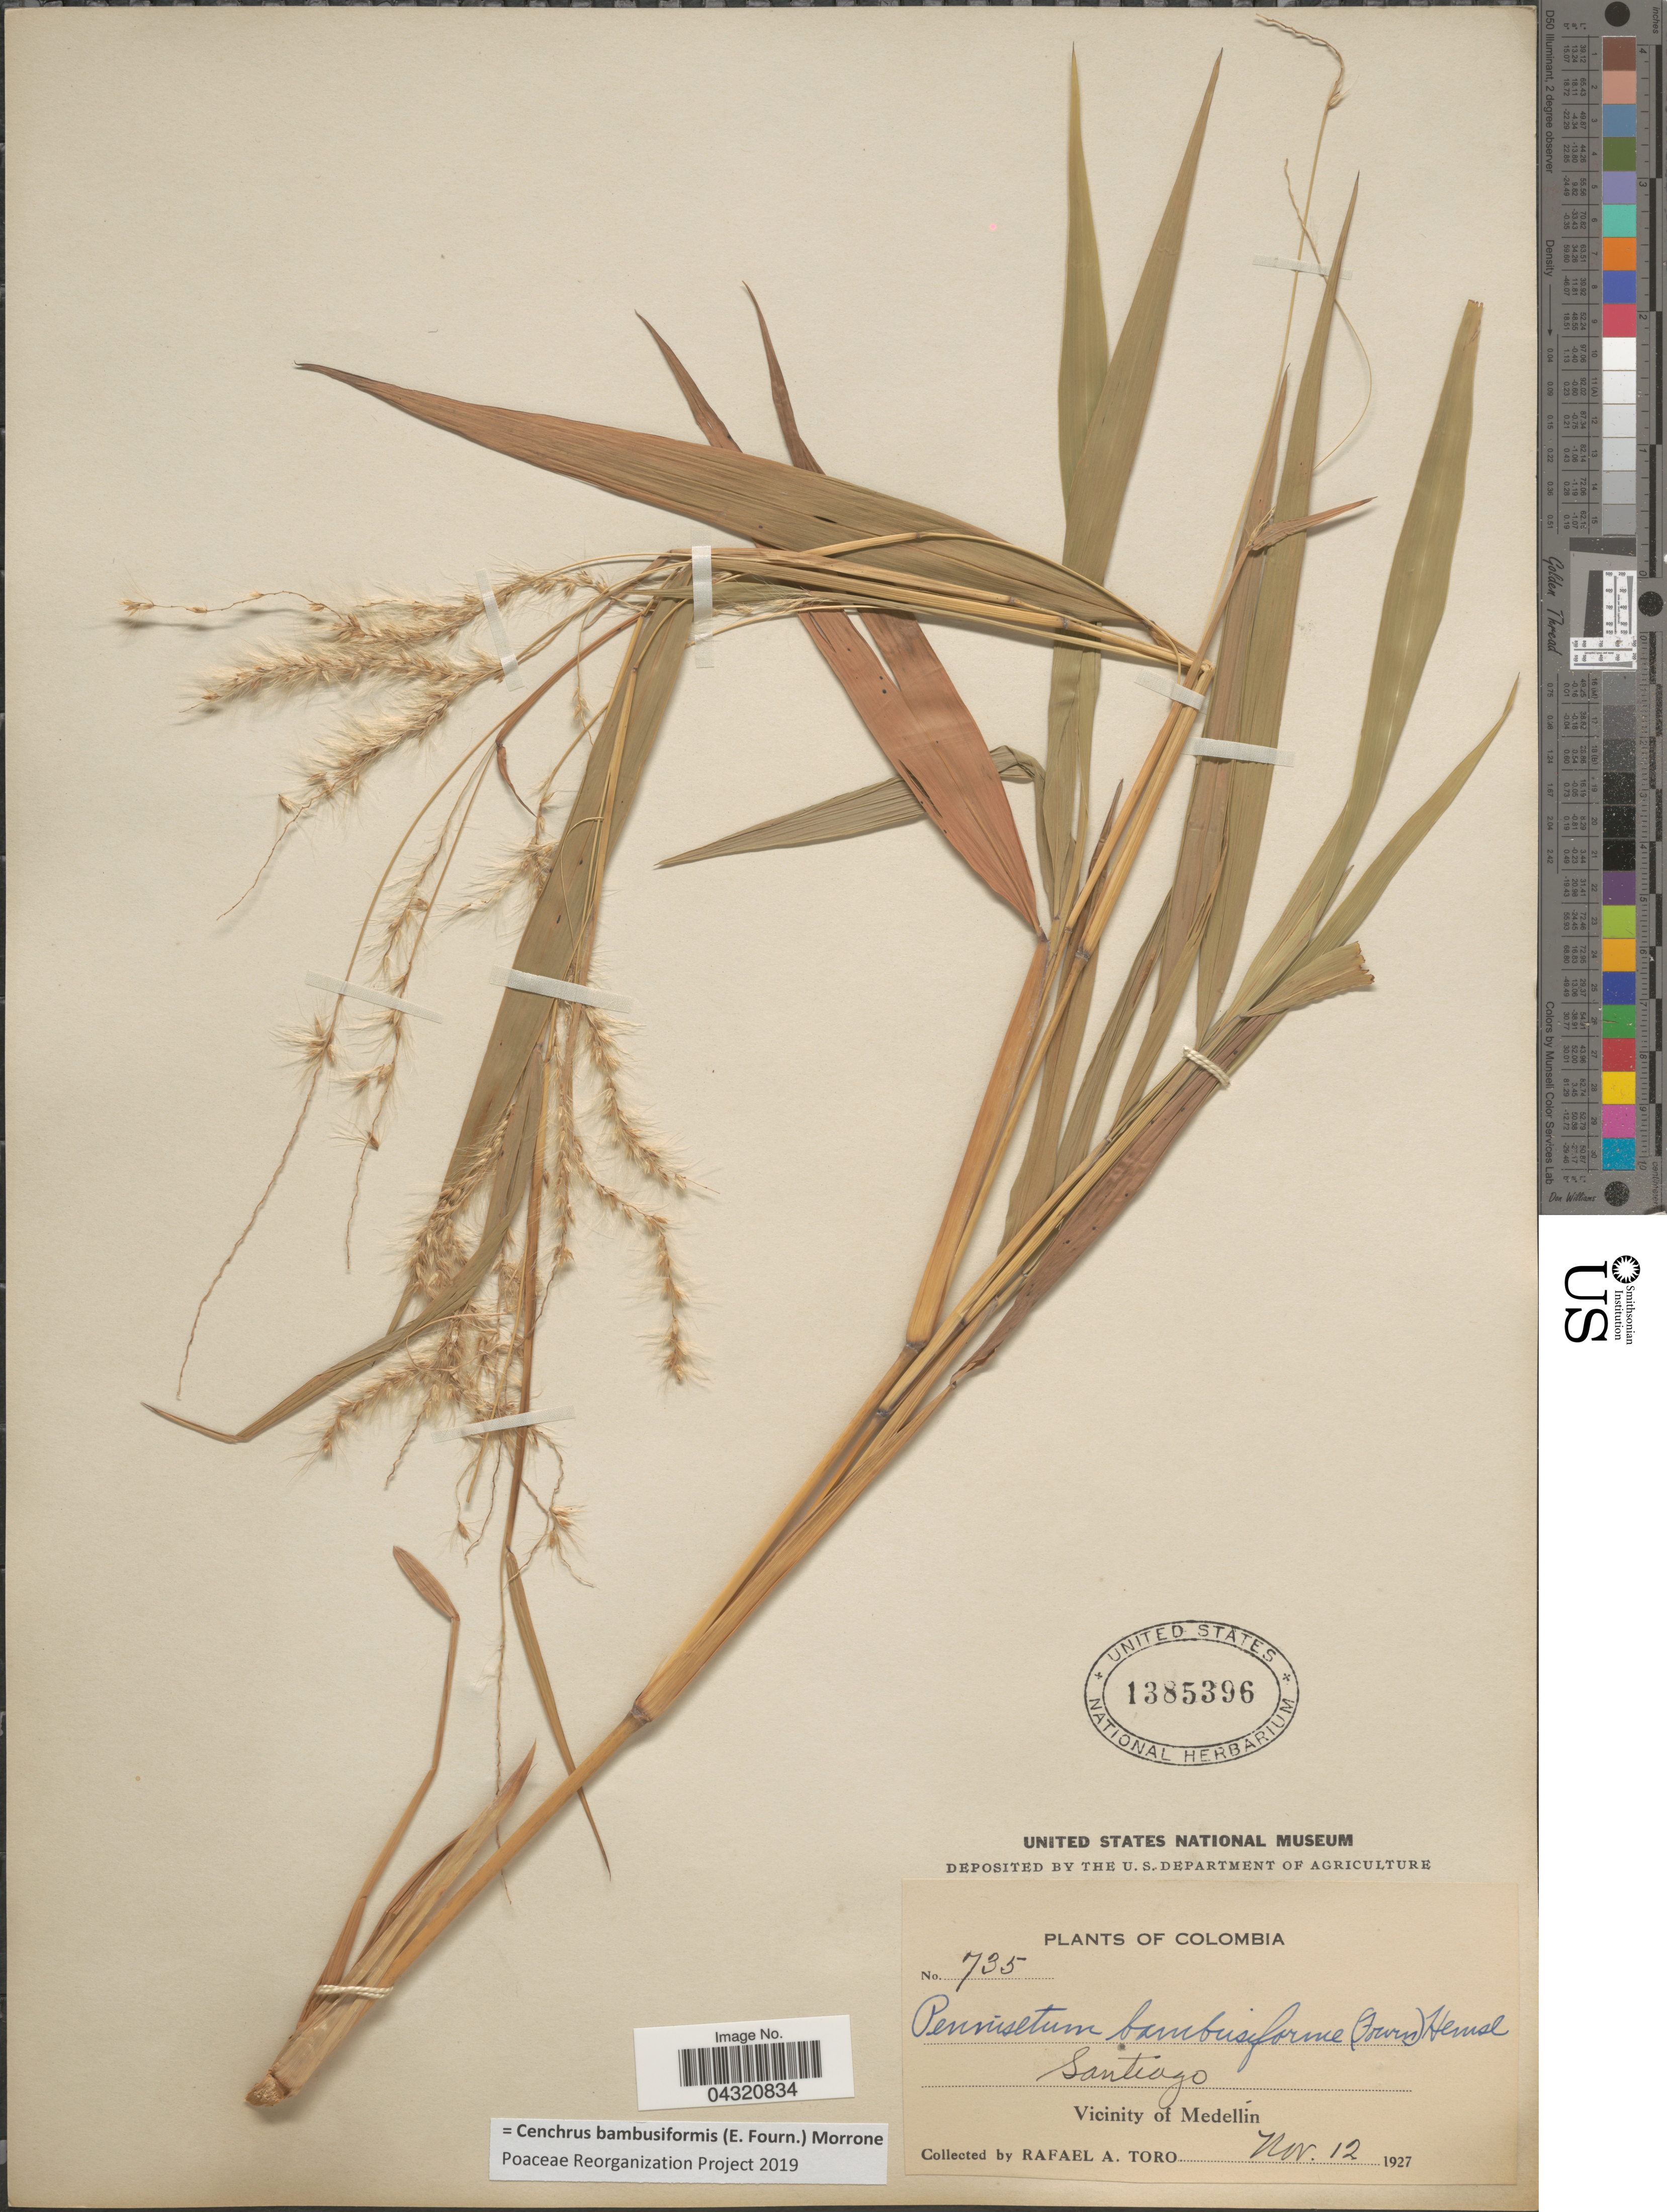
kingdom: Plantae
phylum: Tracheophyta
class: Liliopsida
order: Poales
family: Poaceae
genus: Cenchrus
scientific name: Cenchrus bambusiformis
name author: (E. Fourn.) Morrone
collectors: R. A. Toro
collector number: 735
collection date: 1927-11-12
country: Colombia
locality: Santiago. Vicinity of Medellín.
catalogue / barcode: US 1385396